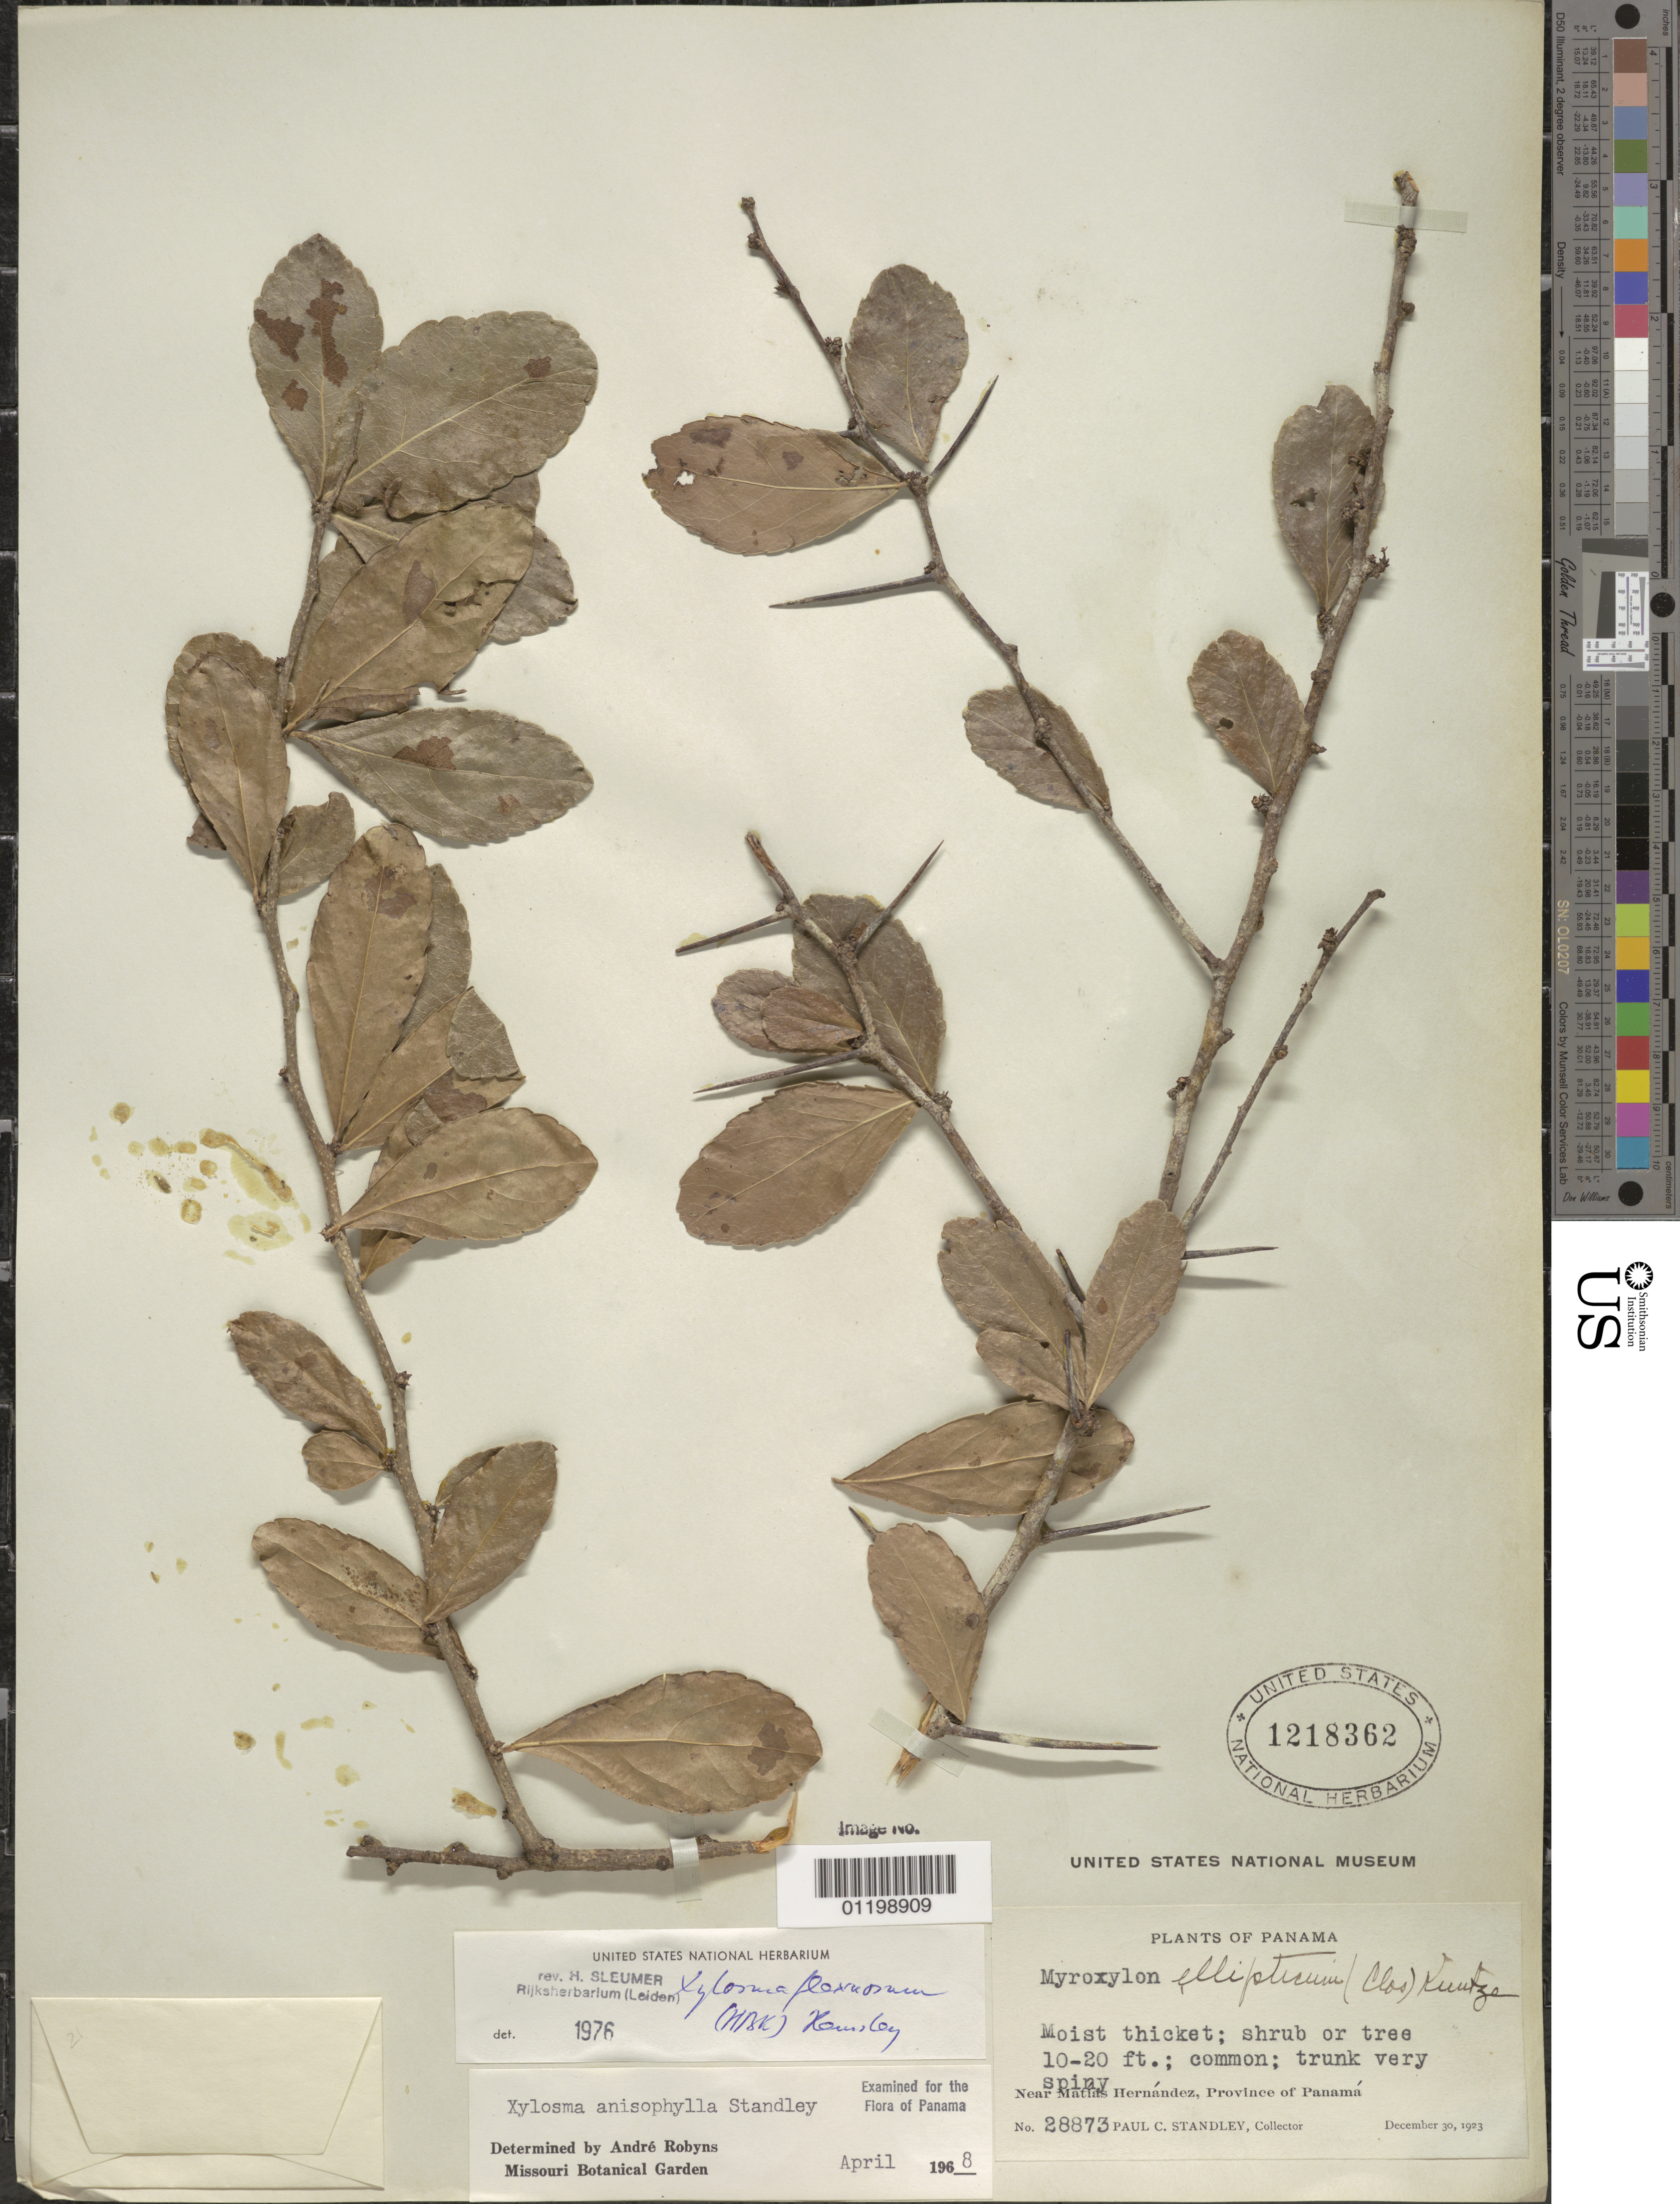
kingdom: Plantae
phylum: Tracheophyta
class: Magnoliopsida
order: Malpighiales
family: Salicaceae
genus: Xylosma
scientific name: Xylosma flexuosa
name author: (Kunth) Hemsl.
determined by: Sleumer, H. O.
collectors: P. C. Standley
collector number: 28873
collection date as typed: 30 Dec 1923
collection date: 1923-12-30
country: Panama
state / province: Panamá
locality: Near Matias Hernandez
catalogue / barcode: US 1218362